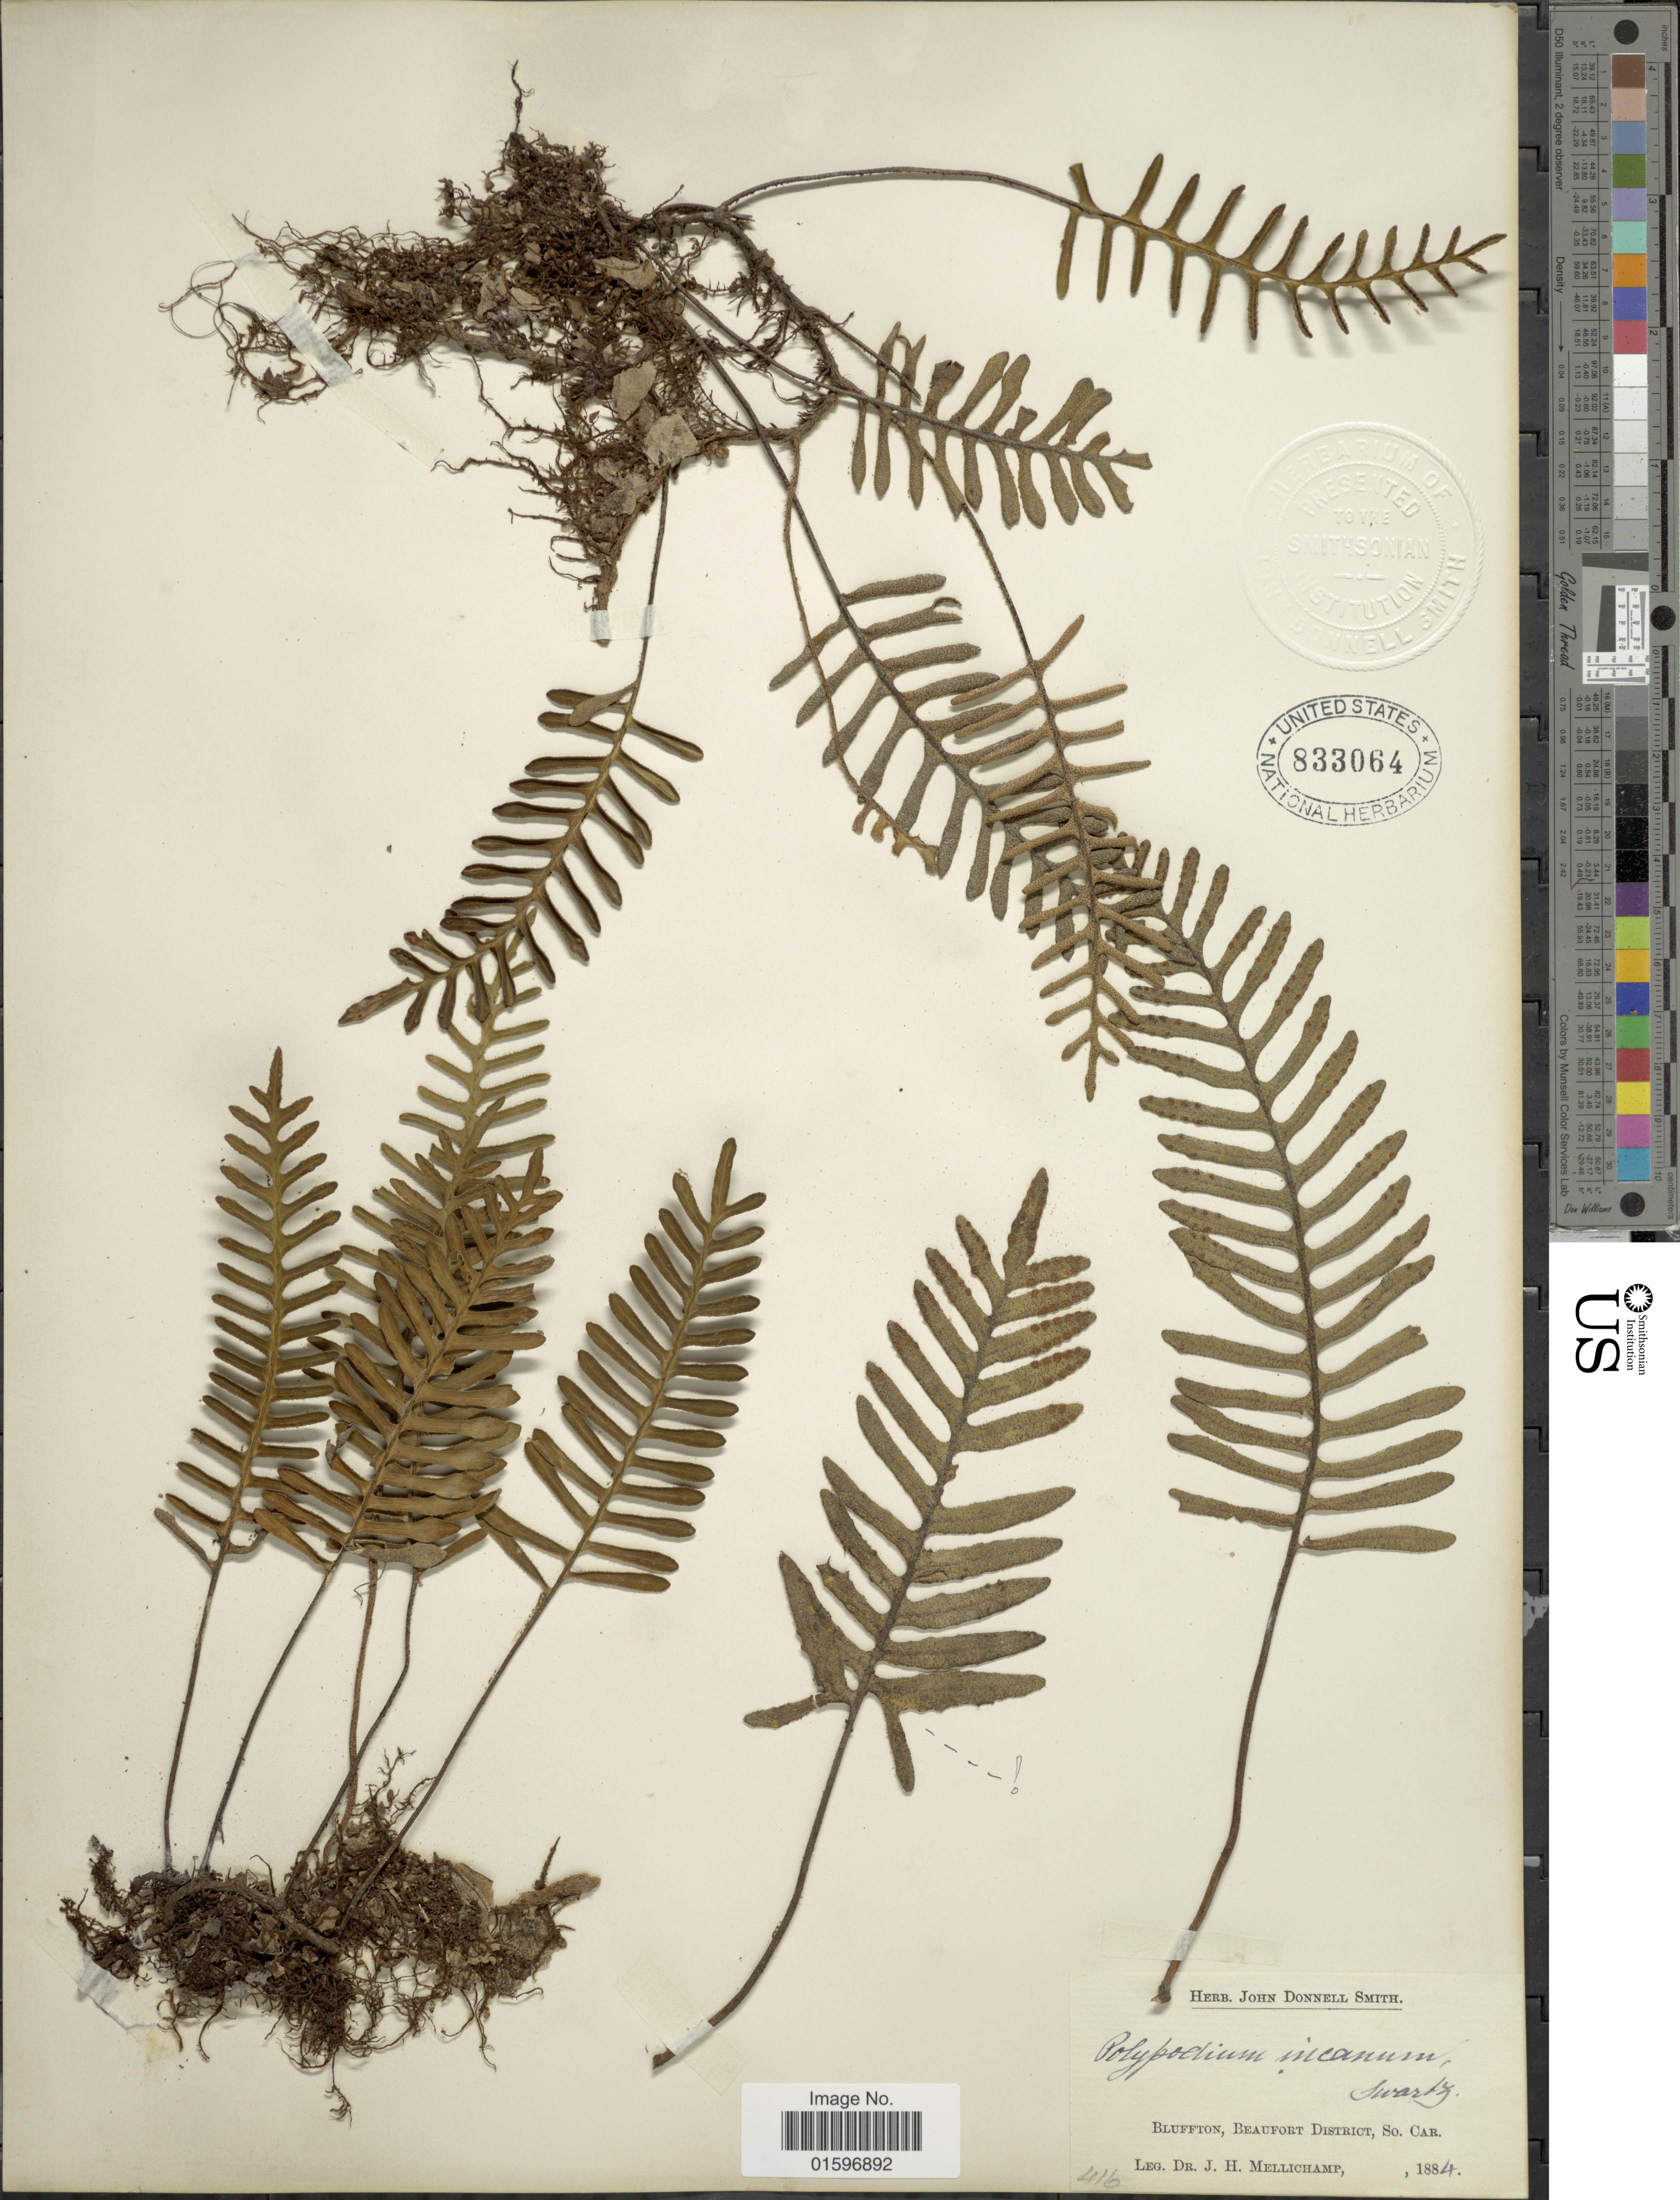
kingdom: Plantae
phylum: Tracheophyta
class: Polypodiopsida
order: Polypodiales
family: Polypodiaceae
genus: Pleopeltis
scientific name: Pleopeltis polypodioides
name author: (L.) E.G. Andrews & Windham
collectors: J. H. Mellichamp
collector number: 416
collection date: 1884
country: United States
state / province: South Carolina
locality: Bluffton, Beaufort District.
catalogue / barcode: US 833064